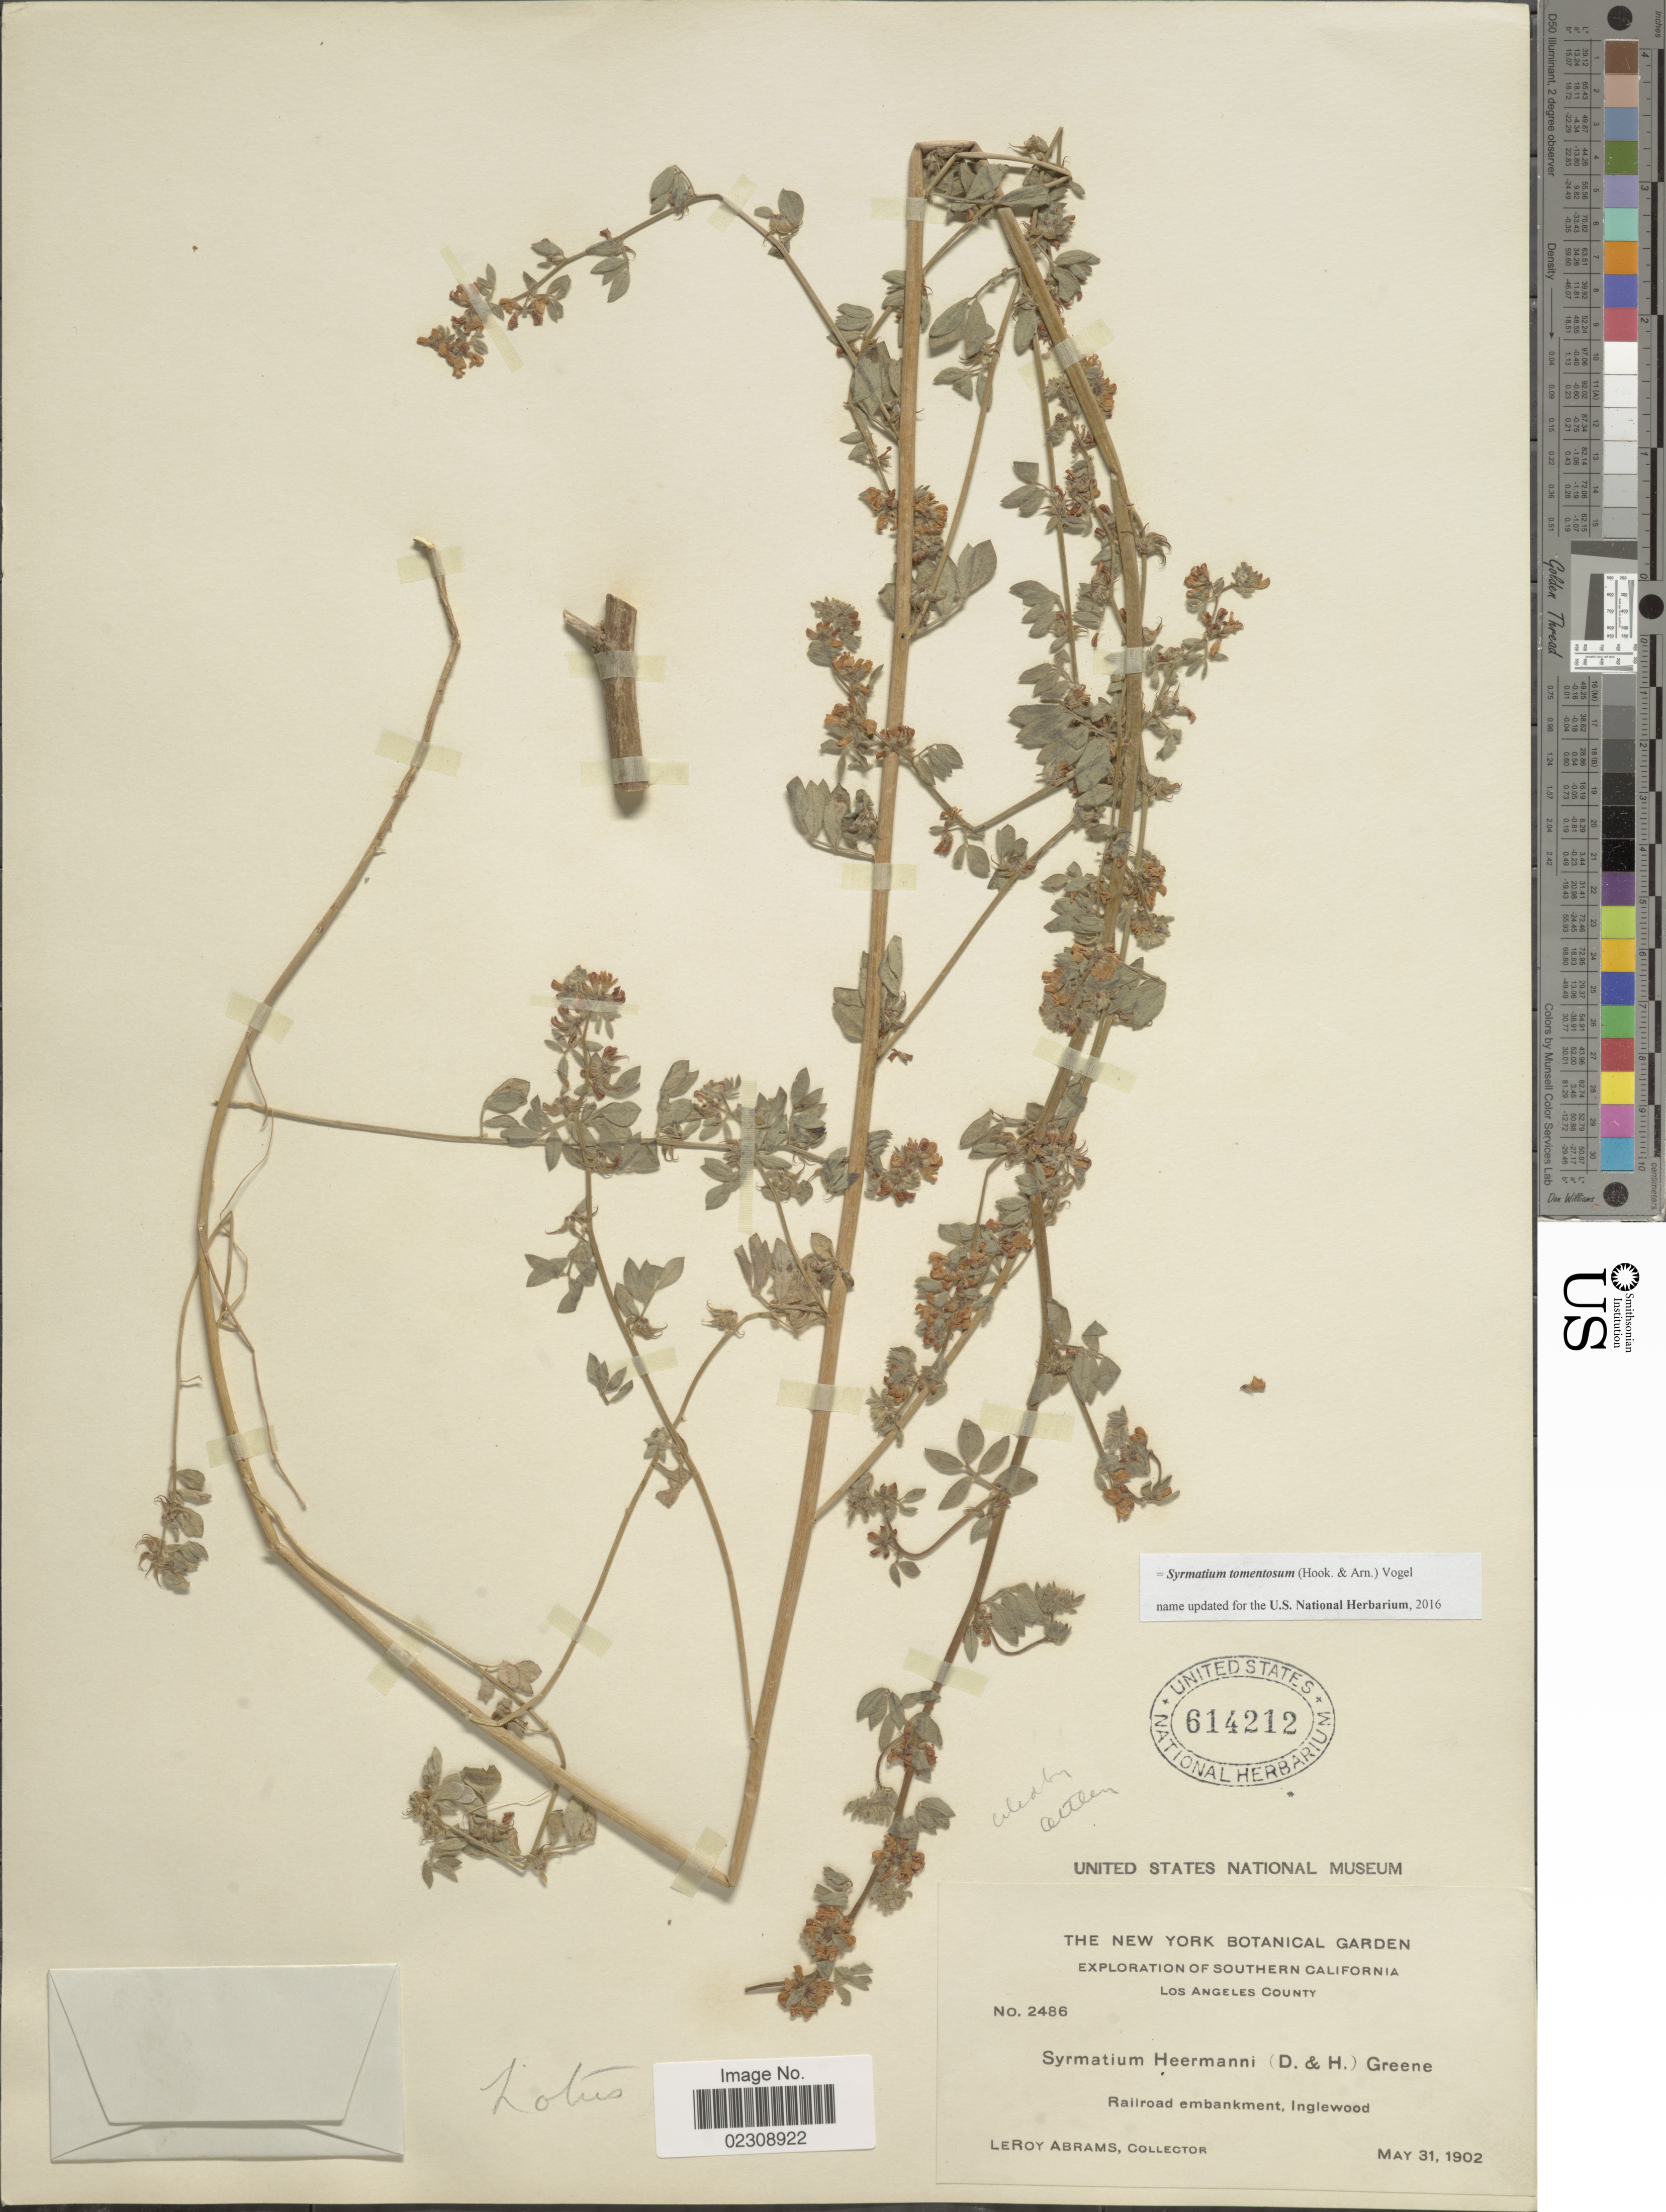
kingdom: Plantae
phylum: Tracheophyta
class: Magnoliopsida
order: Fabales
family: Fabaceae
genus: Syrmatium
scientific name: Syrmatium tomentosum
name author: (Hook. & Arn.) Vogel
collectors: L. Abrams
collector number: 2486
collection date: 1902-05-31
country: United States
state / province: California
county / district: Los Angeles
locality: Southern California. Los Angeles County. Railroad embankment, Inglewood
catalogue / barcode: US 614212